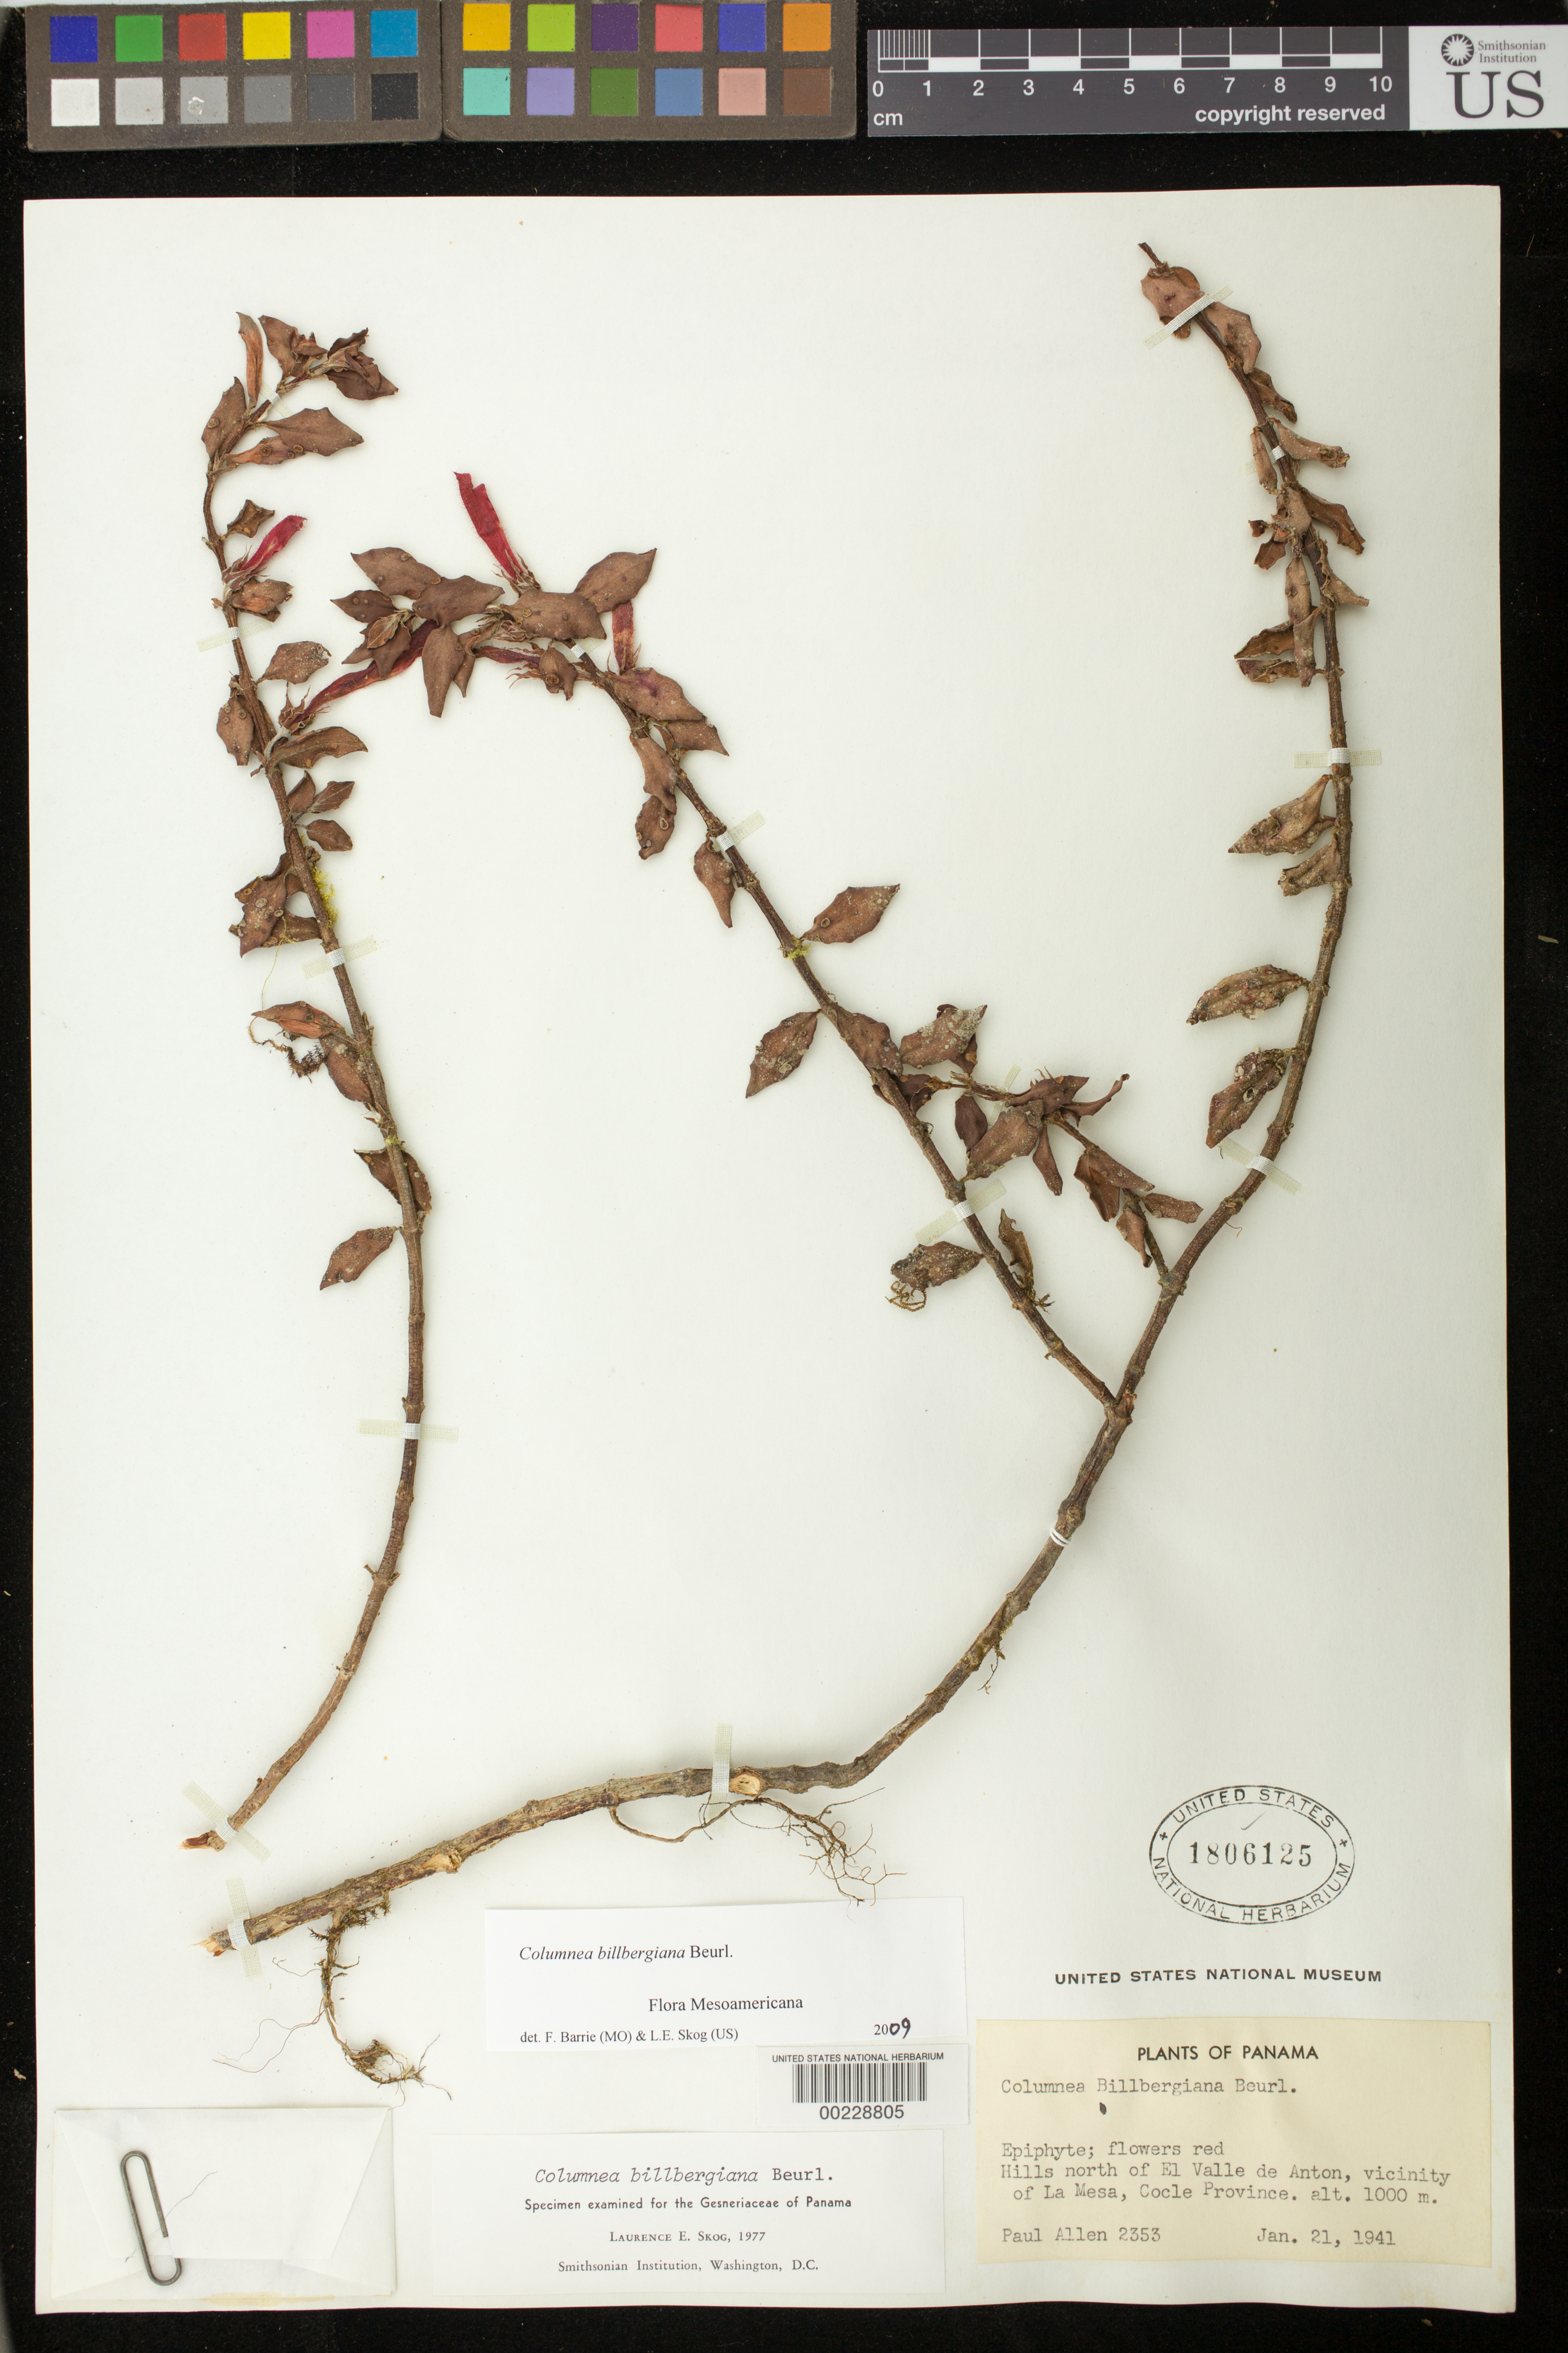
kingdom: Plantae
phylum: Tracheophyta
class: Magnoliopsida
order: Lamiales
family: Gesneriaceae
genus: Columnea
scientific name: Columnea billbergiana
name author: Beurl.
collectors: P. H. Allen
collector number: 2353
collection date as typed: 21 Jan 1941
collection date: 1941-01-21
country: Panama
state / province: Coclé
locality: Hills N of El Valle de Anton, in the vicinity of La Mesa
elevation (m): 1000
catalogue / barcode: US 1806125